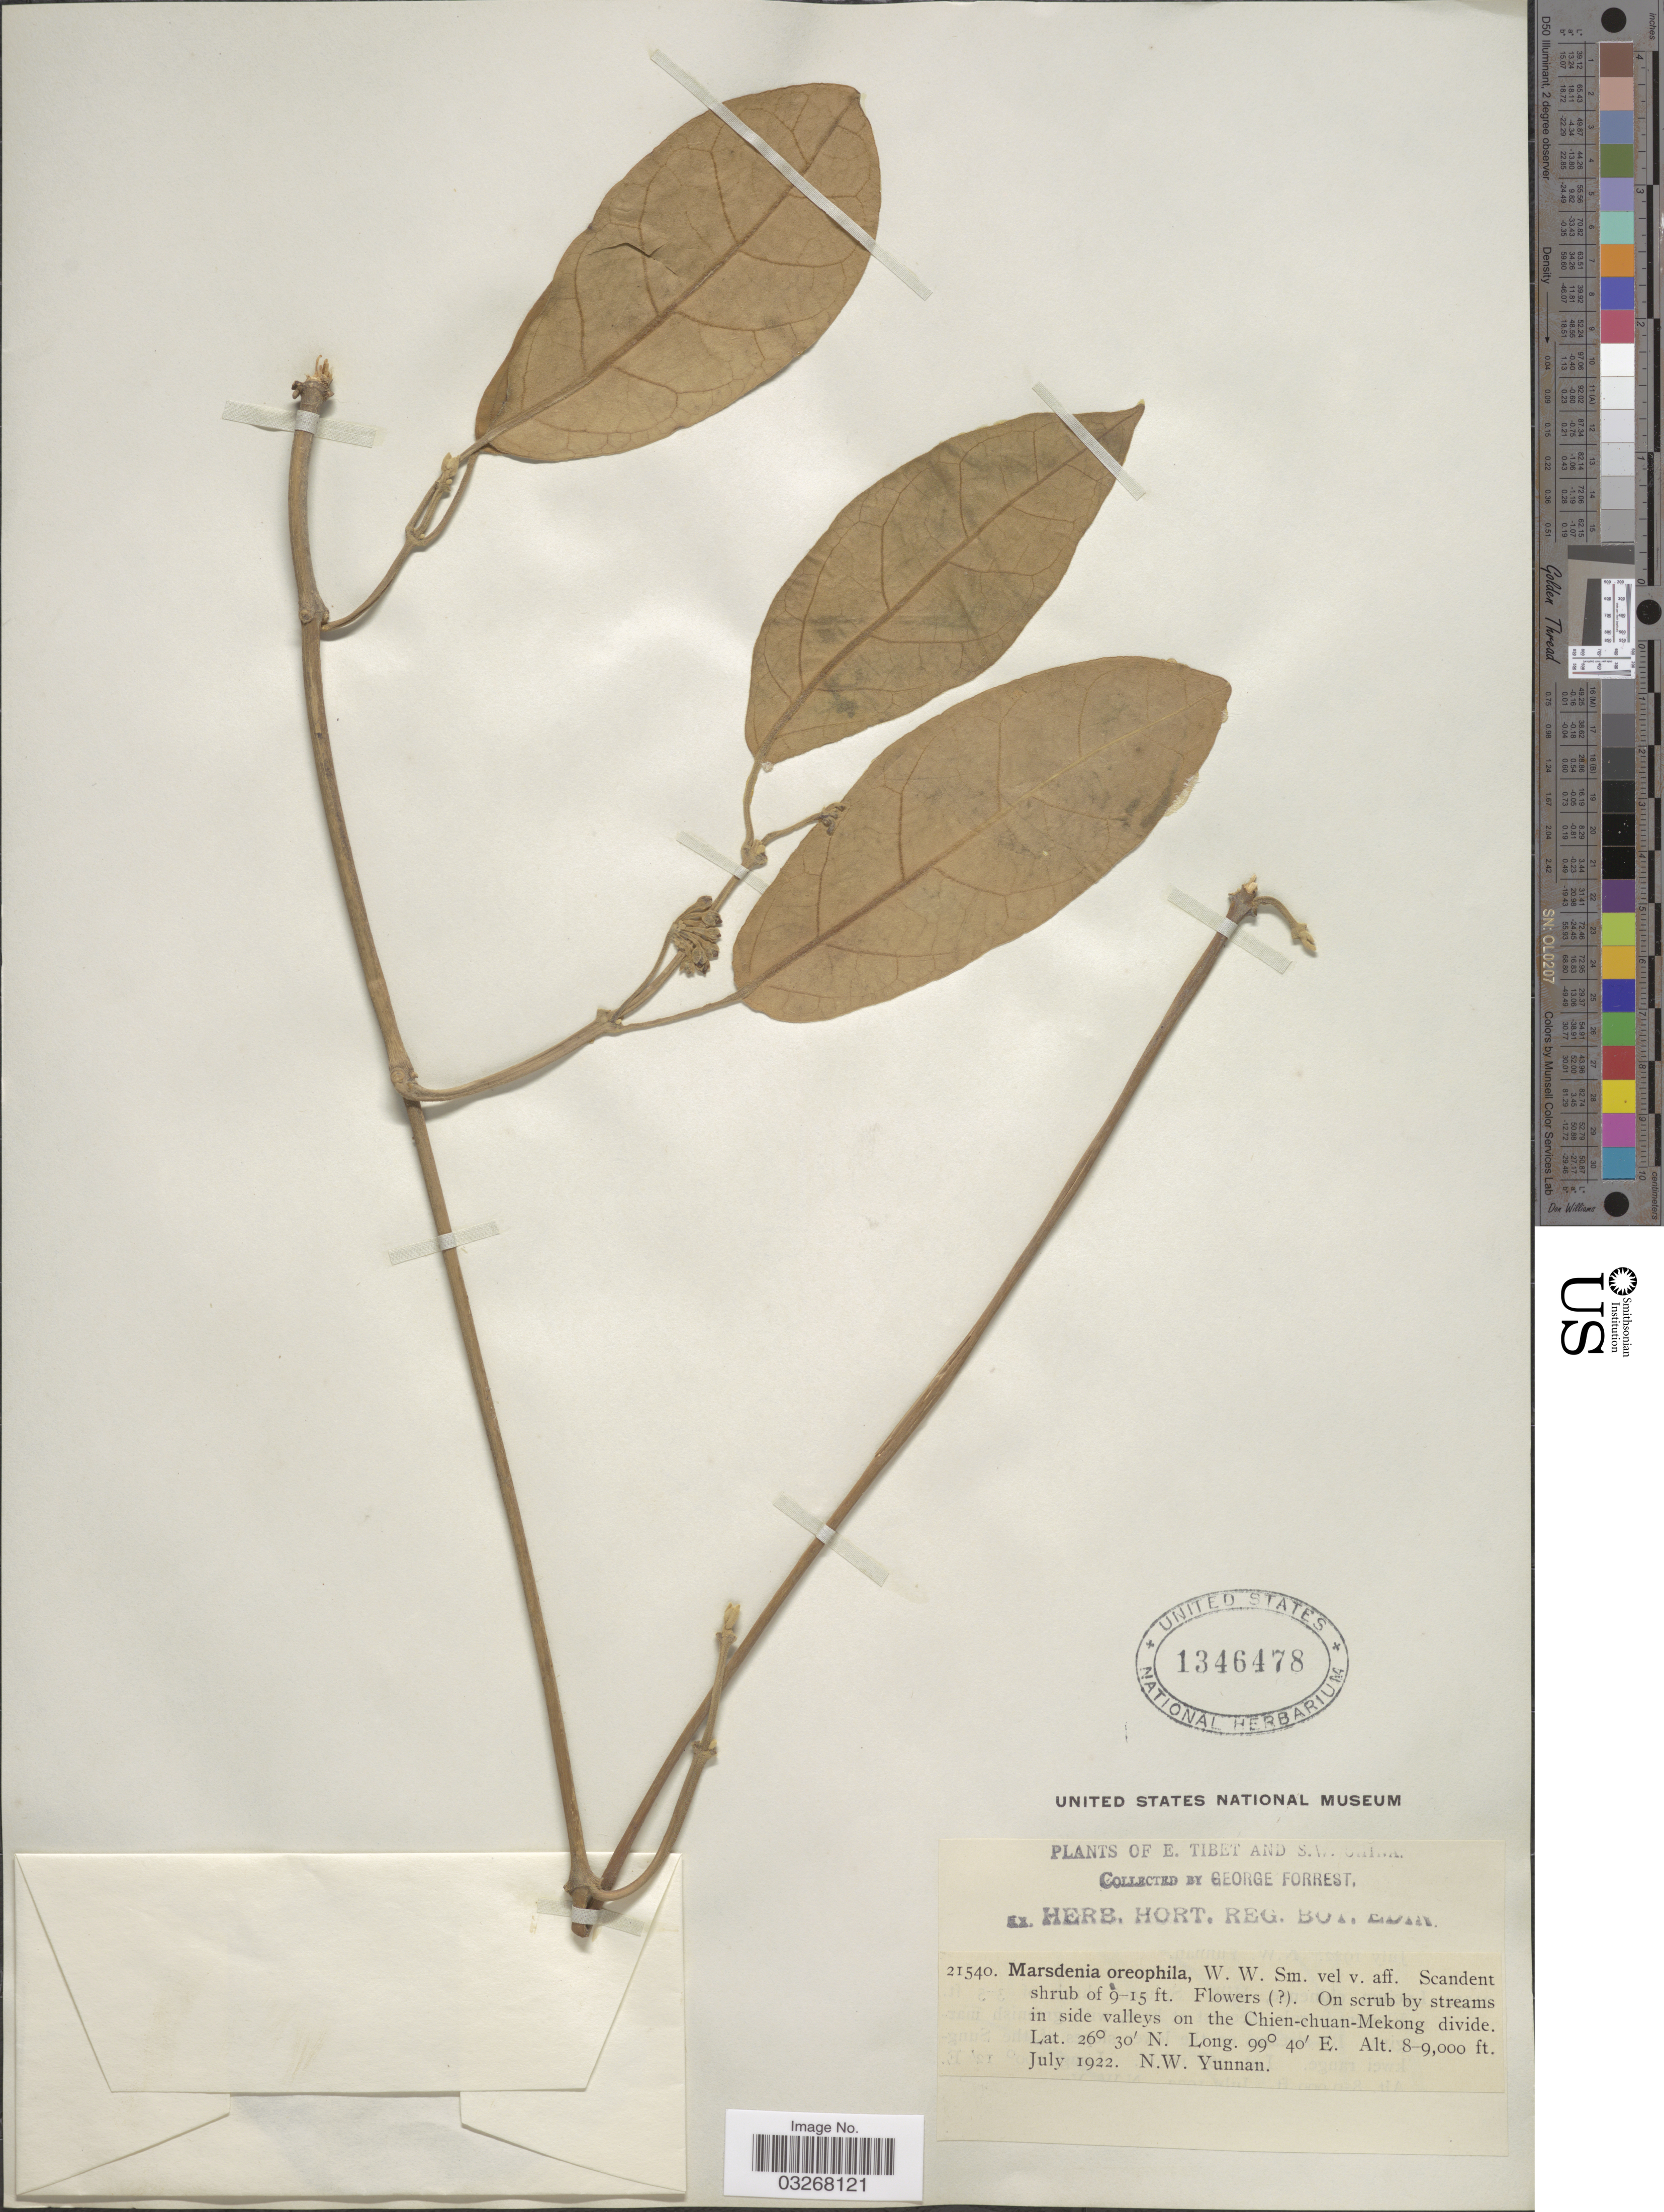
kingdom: Plantae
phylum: Tracheophyta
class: Magnoliopsida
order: Gentianales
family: Apocynaceae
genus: Marsdenia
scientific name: Marsdenia oreophila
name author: W.W. Sm.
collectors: G. Forrest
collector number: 21540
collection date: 1922-07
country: China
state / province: Yunnan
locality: E. Tibet and S.W. China, On scrub by streams in side valleys on the Chien-chuan-Mekong divide, N.W. Yunnan.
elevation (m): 2438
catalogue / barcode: US 1346478